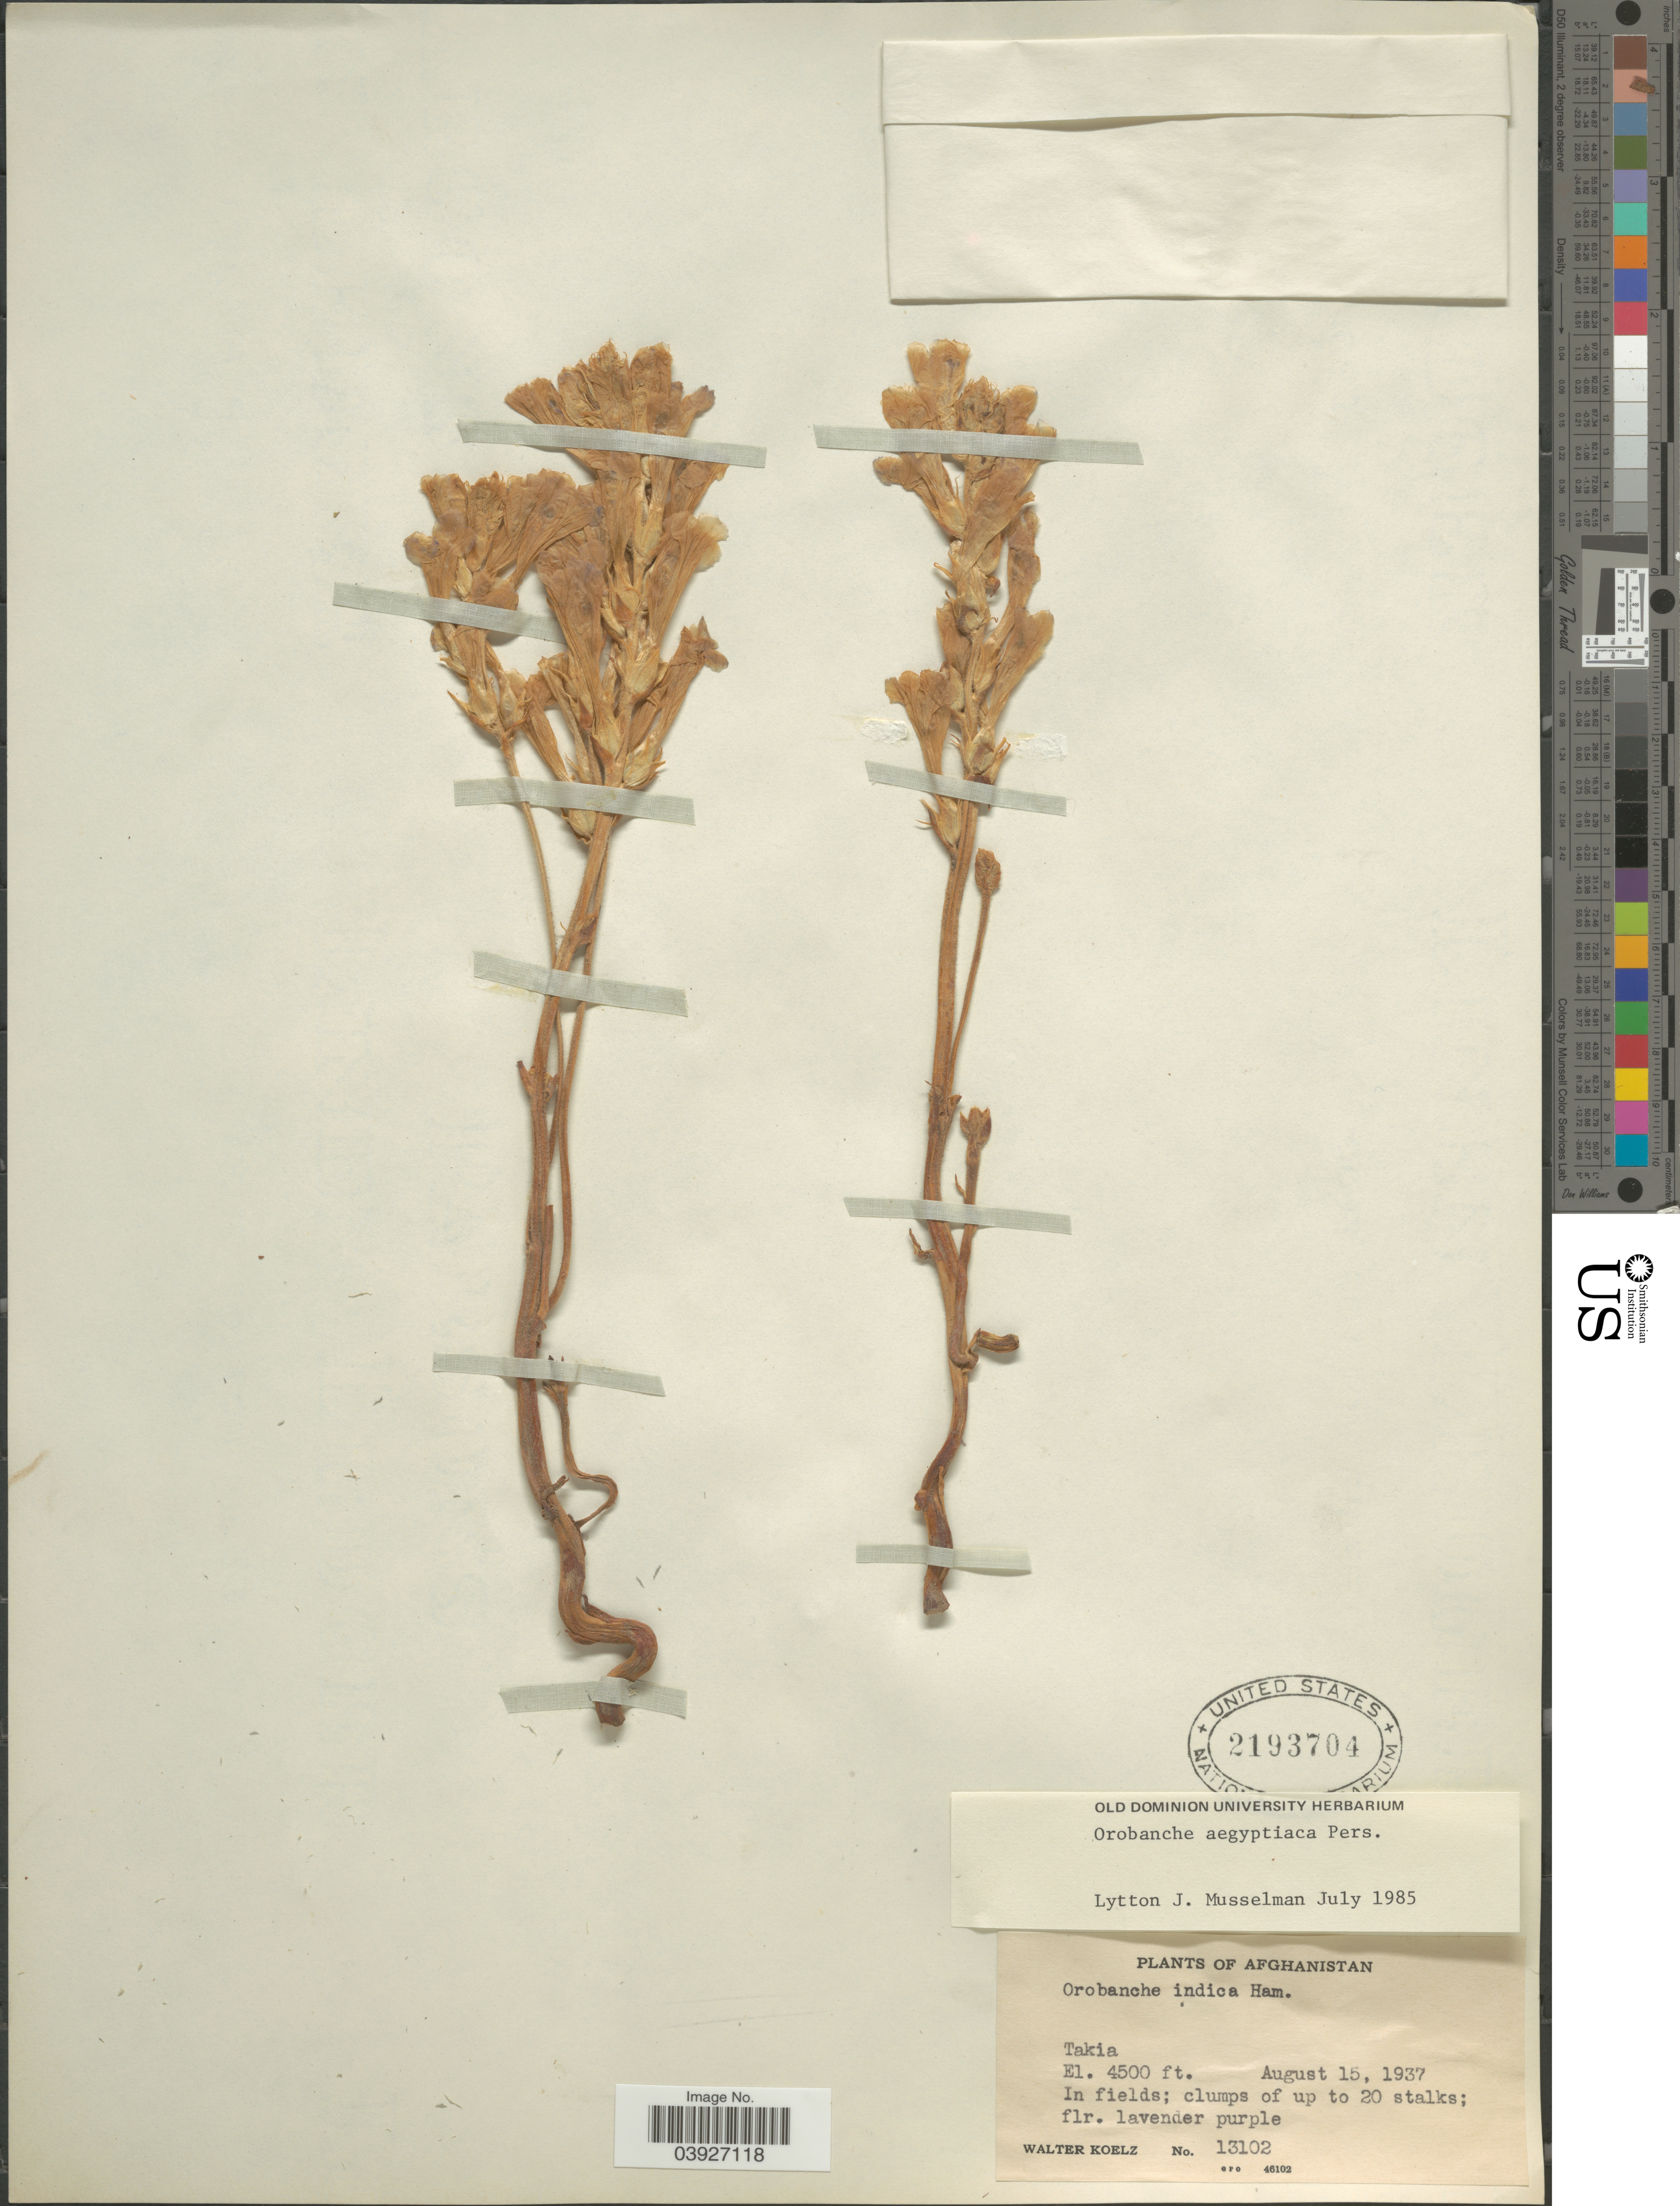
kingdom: Plantae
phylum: Tracheophyta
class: Magnoliopsida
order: Lamiales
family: Orobanchaceae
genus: Orobanche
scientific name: Orobanche aegyptiaca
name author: Pers.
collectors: W. N. Koelz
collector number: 13102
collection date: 1937-08-15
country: Afghanistan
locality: Takia.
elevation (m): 1372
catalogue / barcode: US 2193704